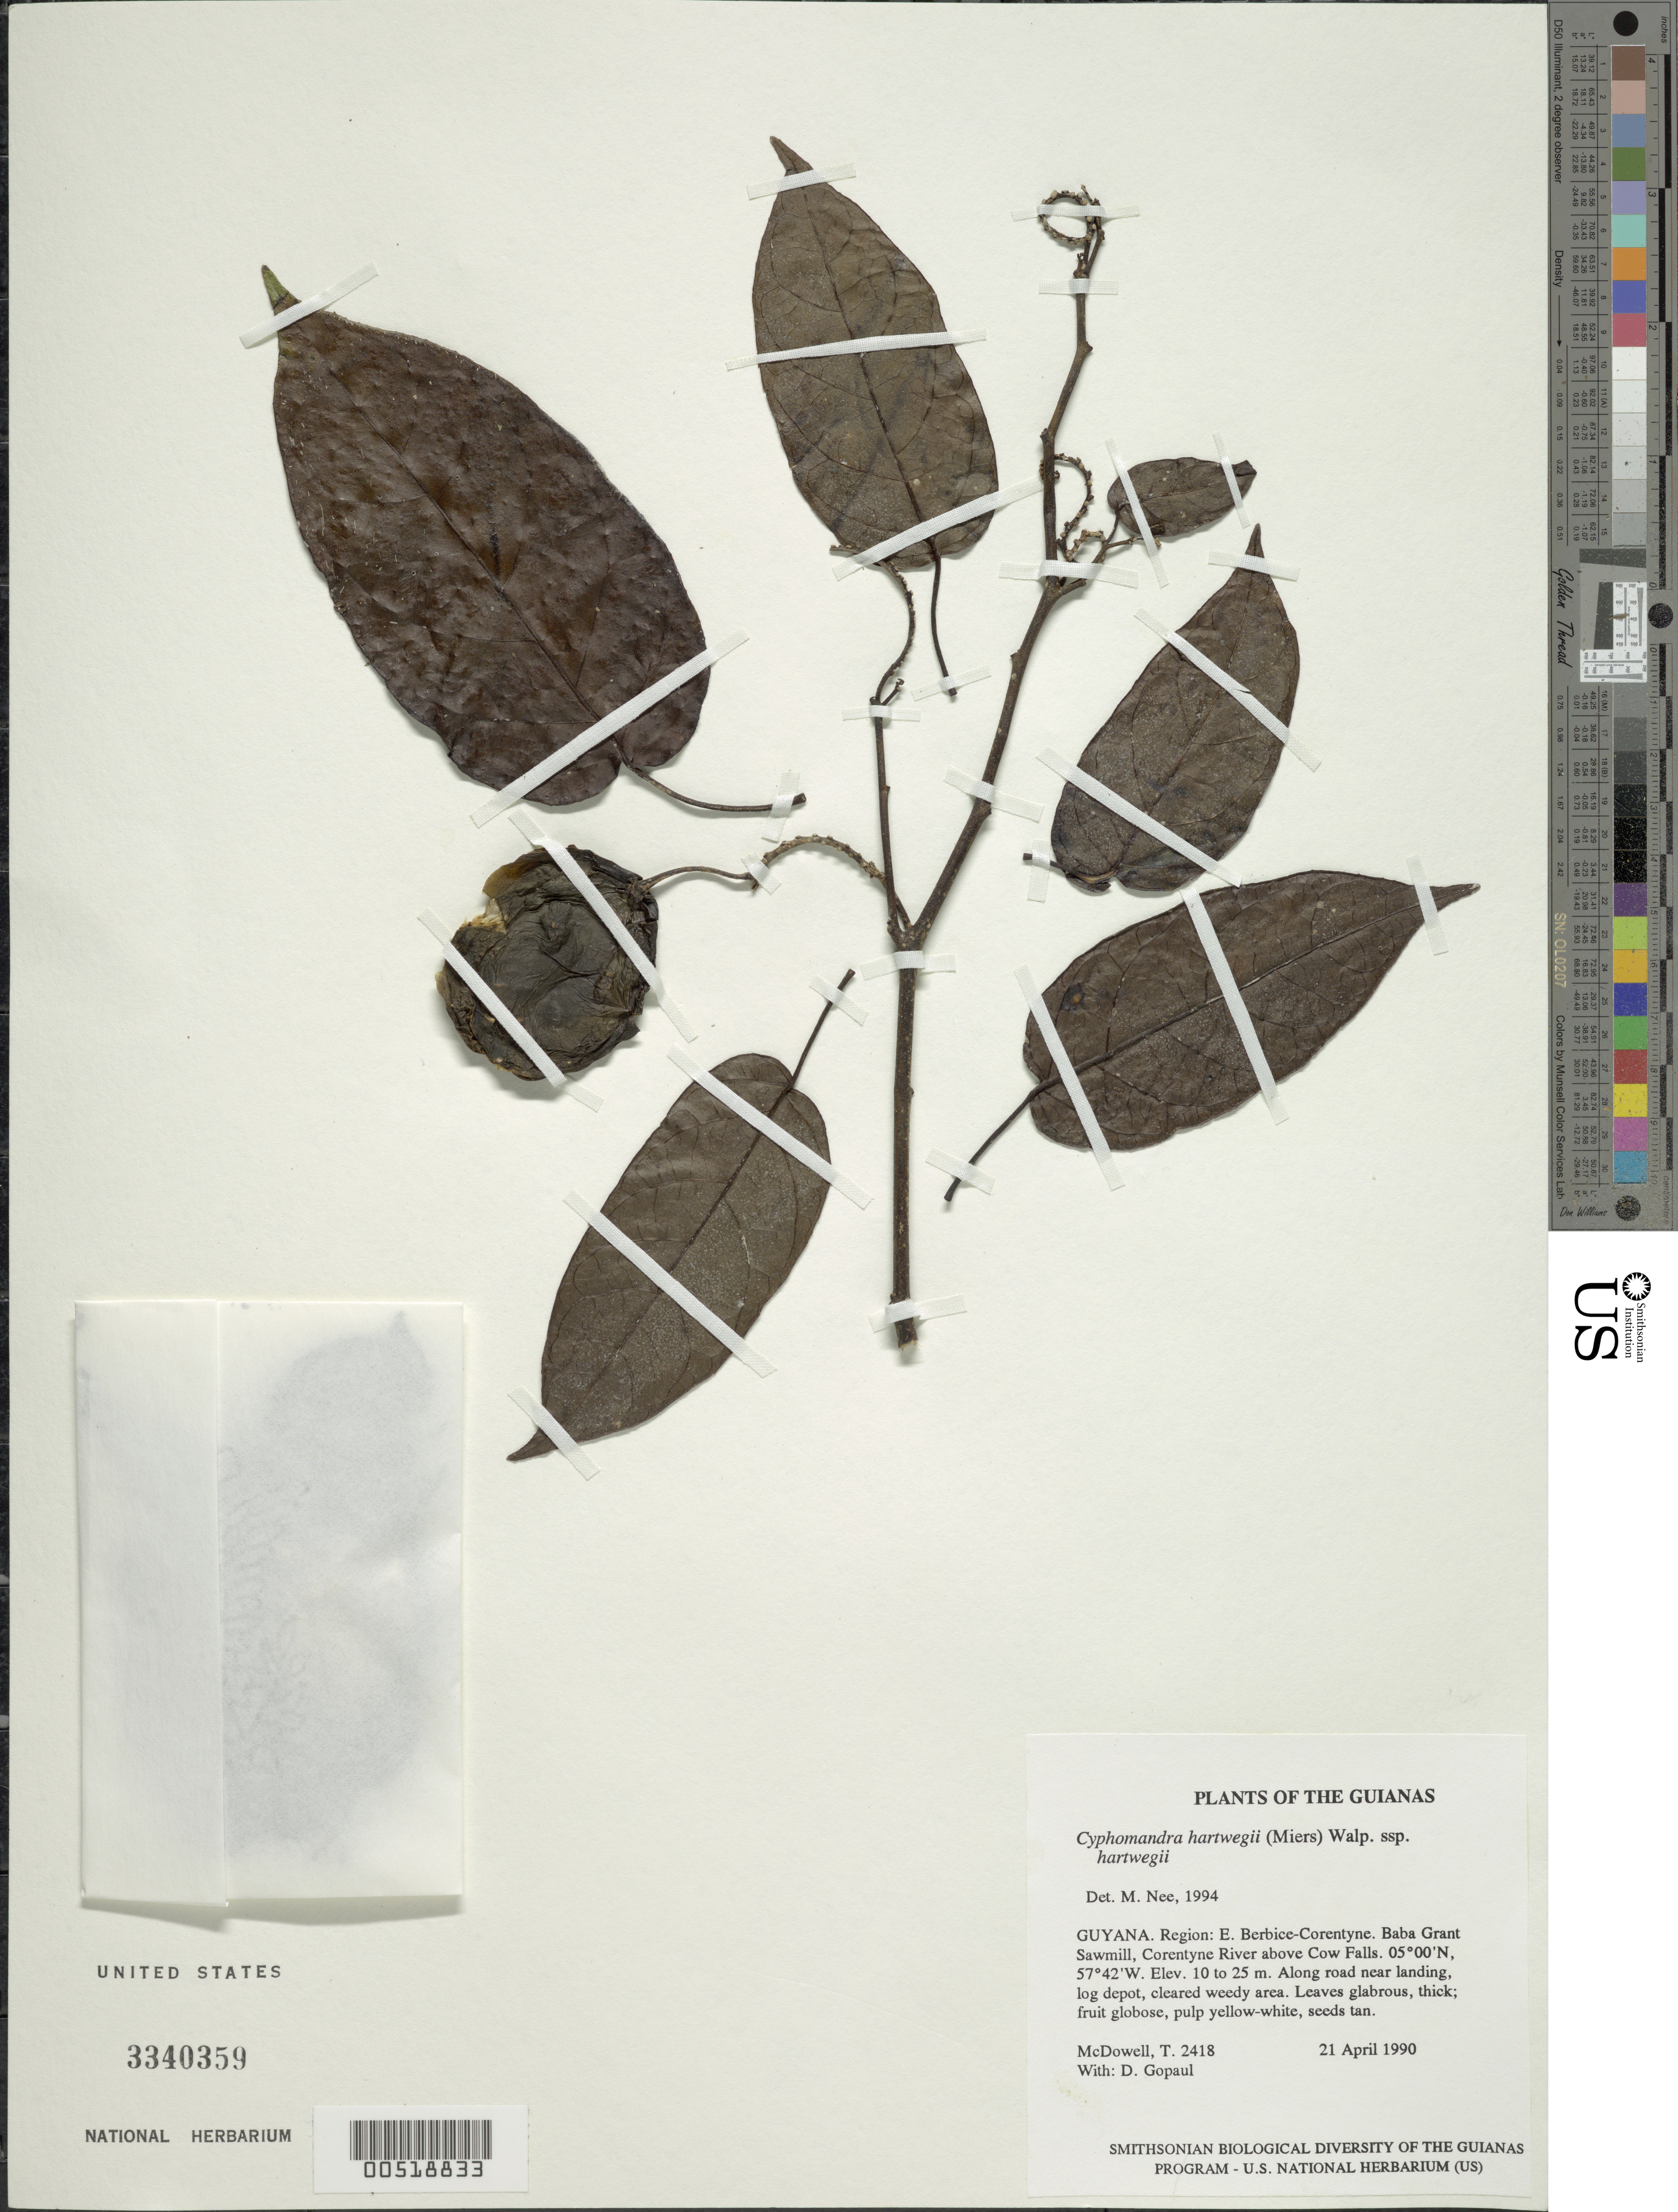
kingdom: Plantae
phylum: Tracheophyta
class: Magnoliopsida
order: Solanales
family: Solanaceae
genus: Cyphomandra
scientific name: Cyphomandra hartwegii subsp. hartwegii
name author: (Miers) Sendtn. ex Walp.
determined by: Nee, Michael H.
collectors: T. McDowell & D. Gopaul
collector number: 2418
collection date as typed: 21 April 1990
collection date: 1990-04-21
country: Guyana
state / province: E. Berbice-Corentyne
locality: Baba Grant Sawmill, Corentyne River above Cow Falls. Along road near landing & in log depot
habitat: Cleared weedy area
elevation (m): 10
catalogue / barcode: US 3340359